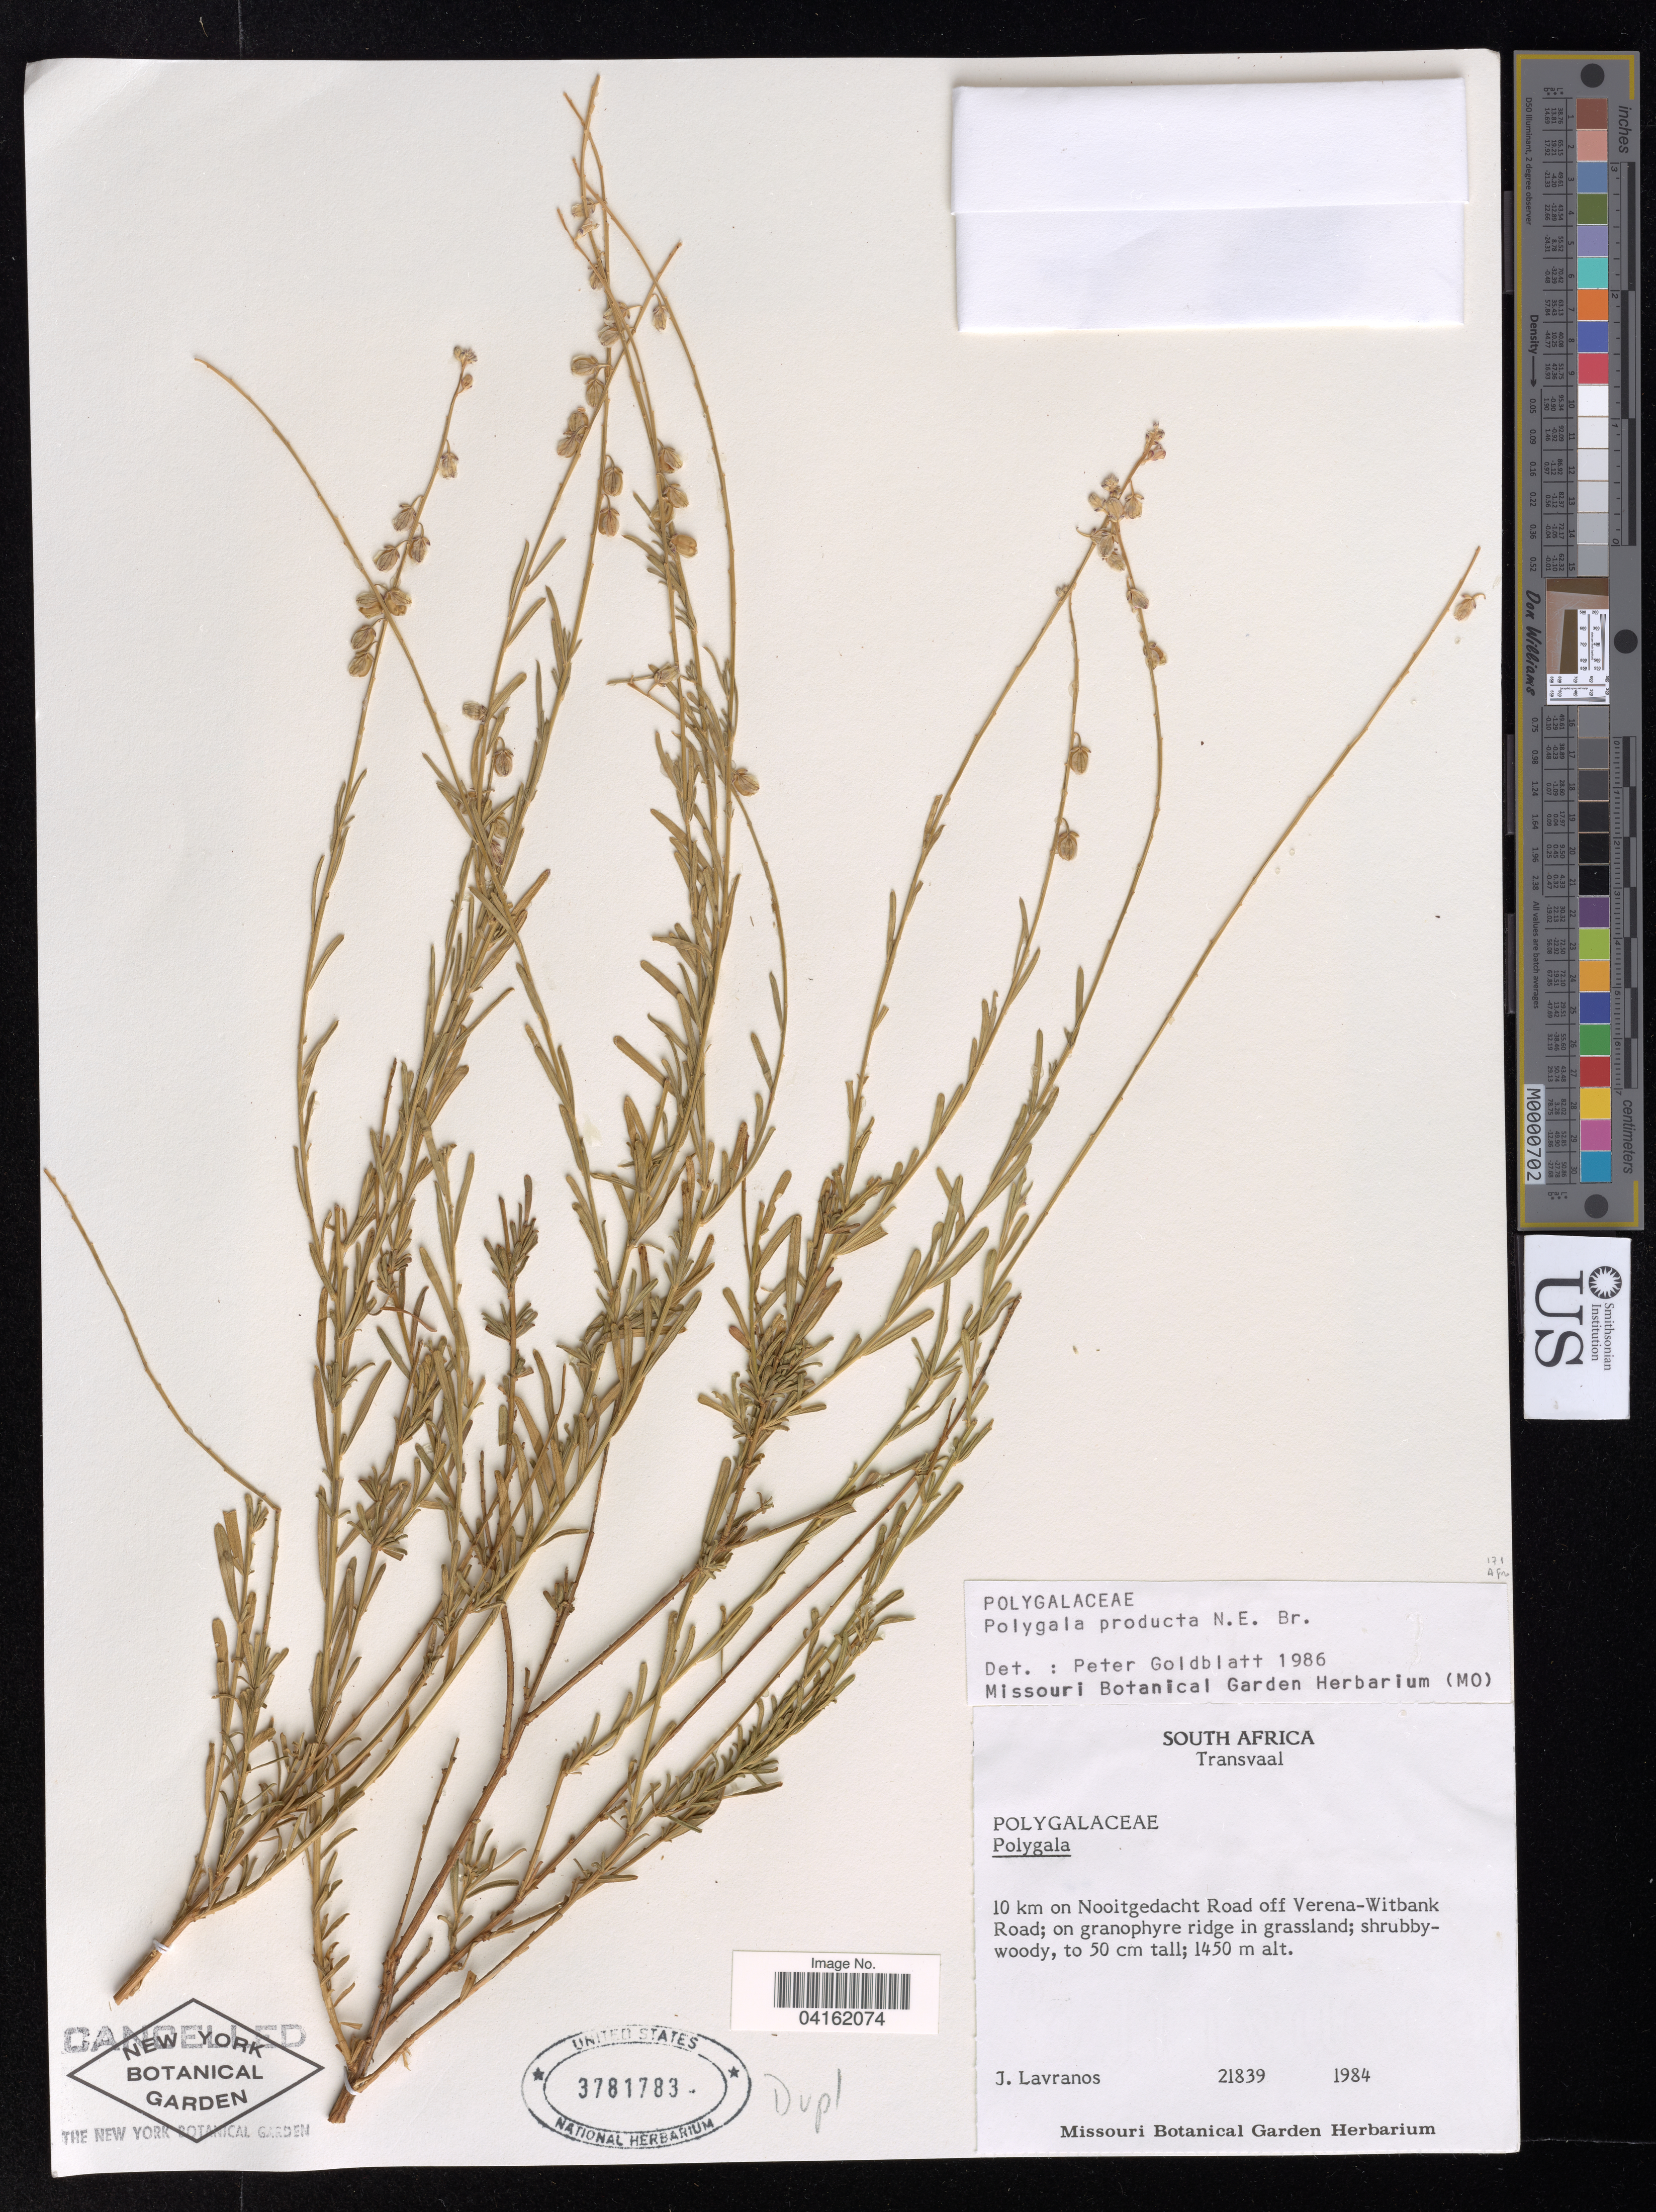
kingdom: Plantae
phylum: Tracheophyta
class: Magnoliopsida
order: Fabales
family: Polygalaceae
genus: Polygala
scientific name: Polygala producta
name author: N.E. Br.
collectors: J. Lavranos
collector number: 21839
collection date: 1984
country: South Africa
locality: Transvaal. 10 km on Nooitgedacht Road off Verena-Witbank Road.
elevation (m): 1450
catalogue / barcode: US 3781783